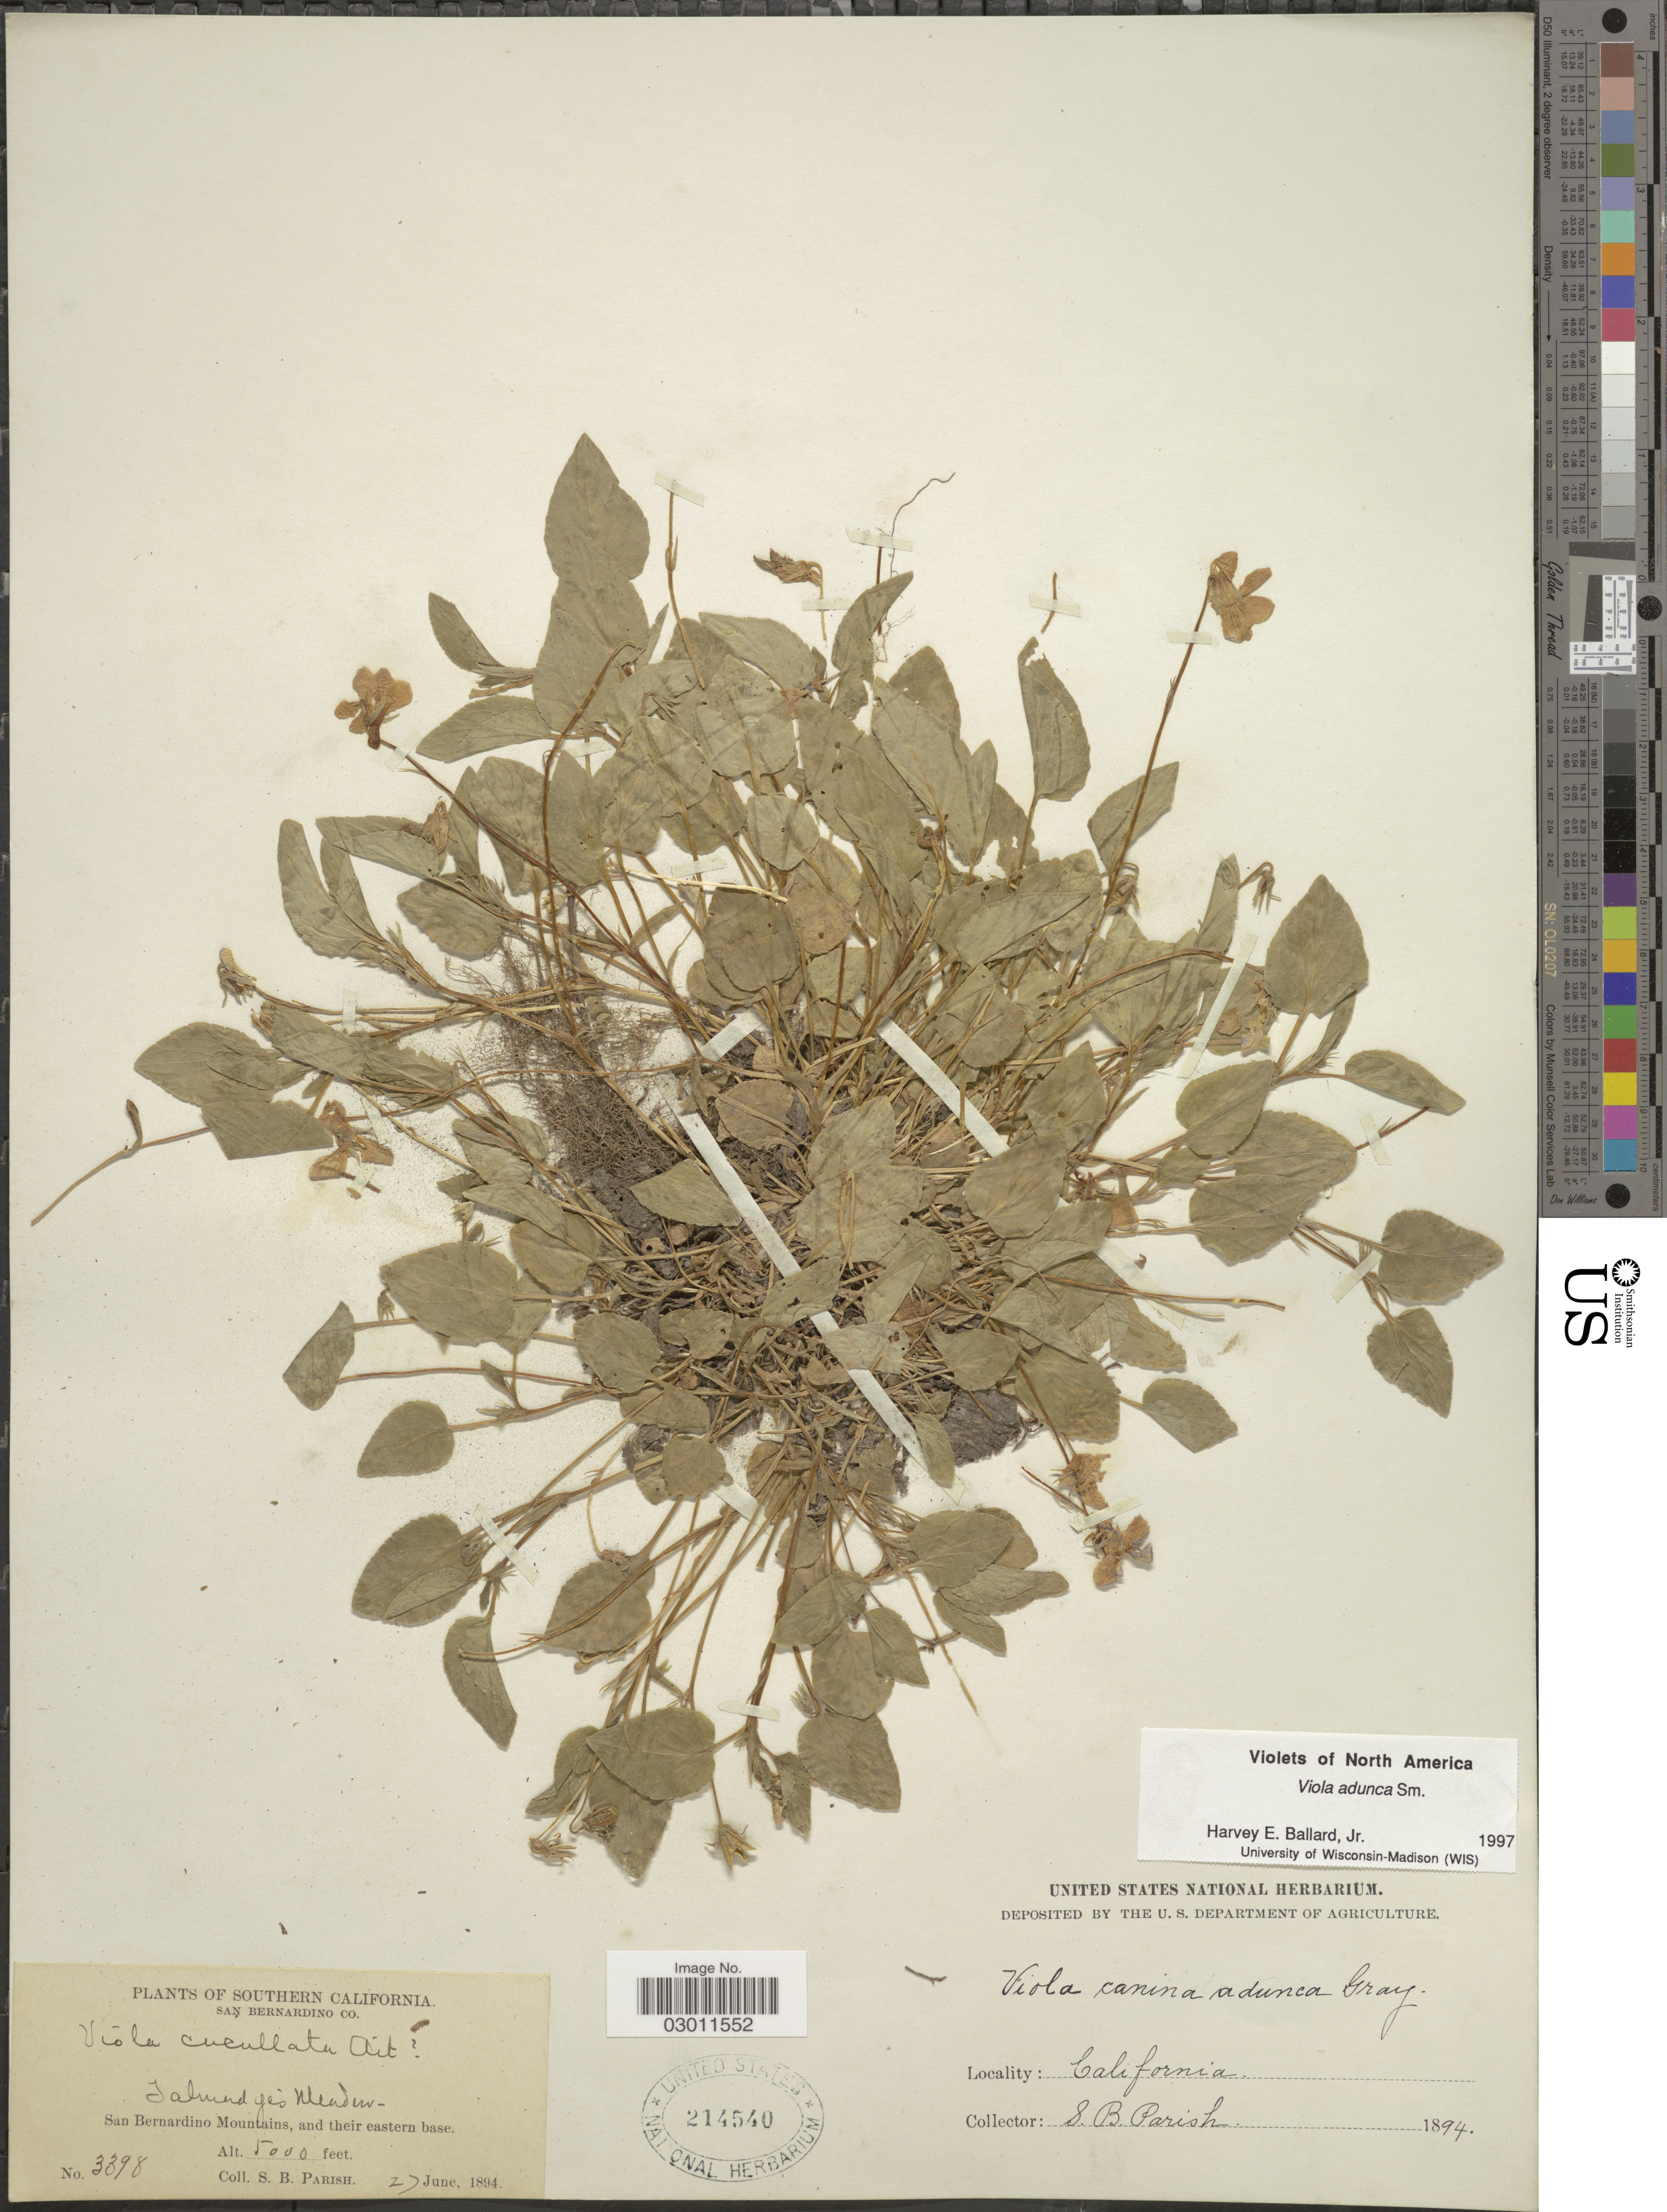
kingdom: Plantae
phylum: Tracheophyta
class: Magnoliopsida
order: Malpighiales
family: Violaceae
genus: Viola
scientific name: Viola adunca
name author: Sm.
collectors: S. B. Parish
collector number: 3398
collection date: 1894-06-27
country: United States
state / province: California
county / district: San Bernardino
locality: Southern California, San Bernardino Co., San Bernardino Mountains, and their eastern base.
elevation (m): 1524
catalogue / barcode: US 214540